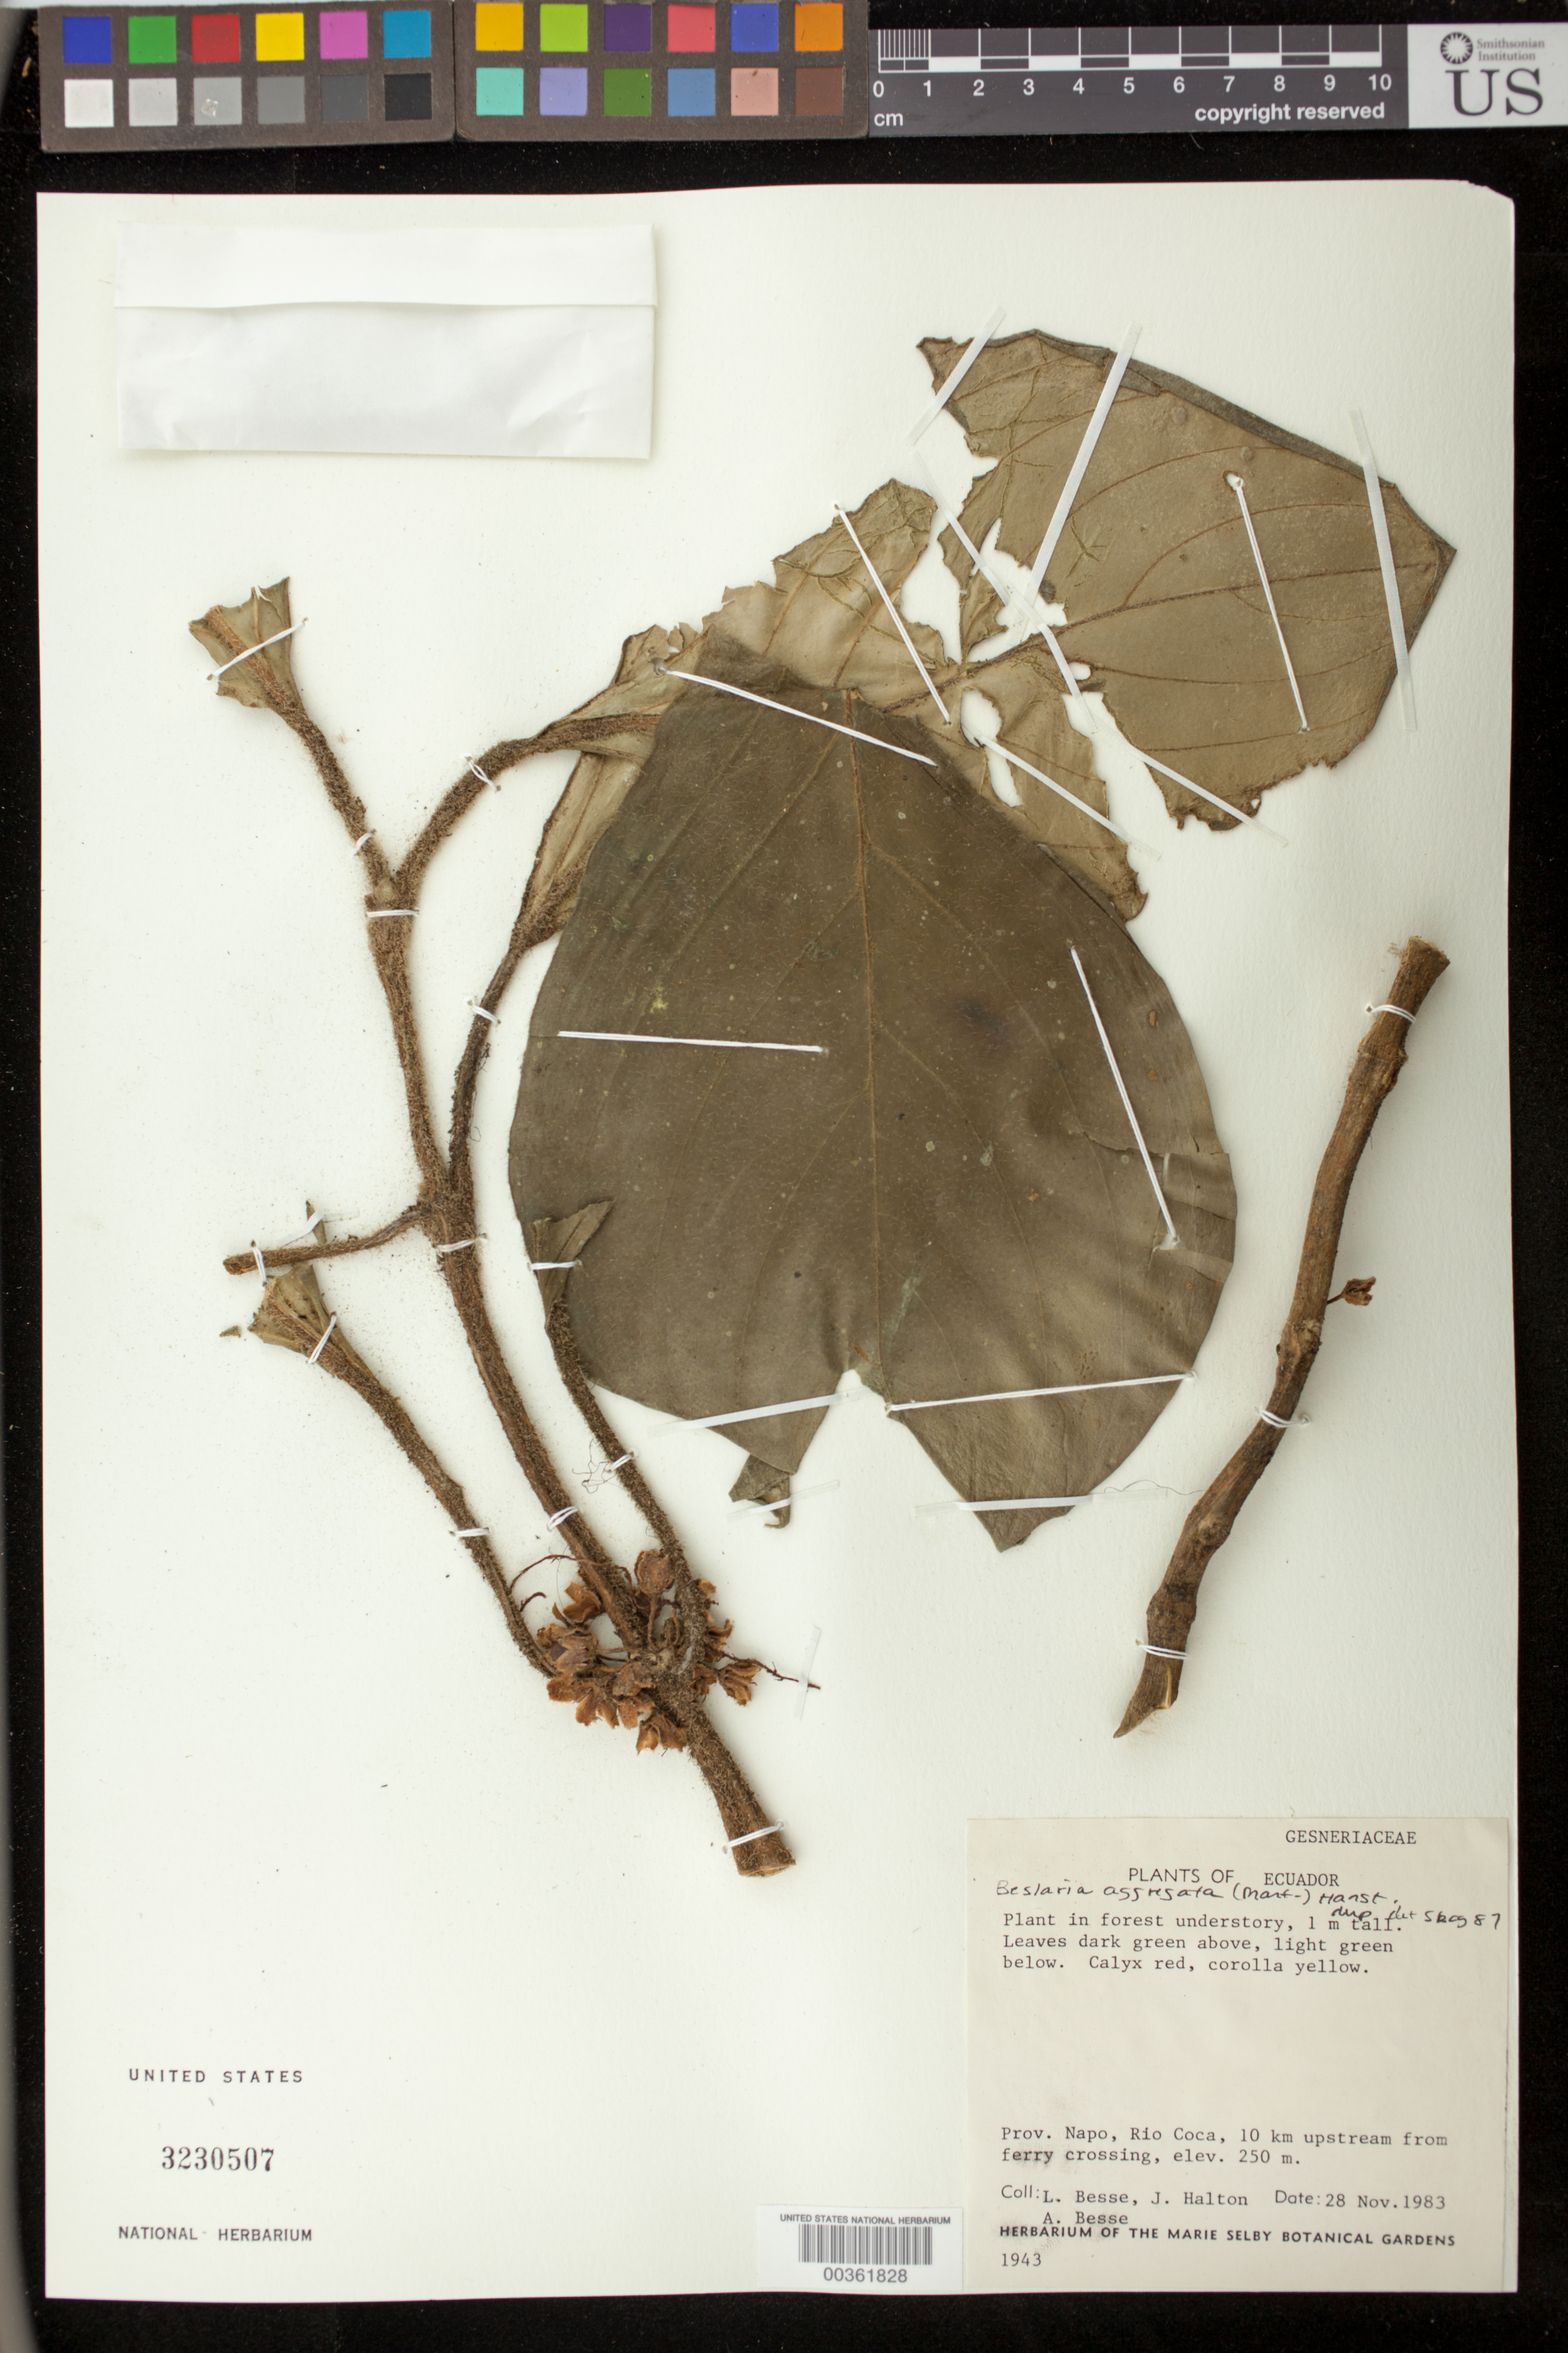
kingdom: Plantae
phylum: Tracheophyta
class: Magnoliopsida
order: Lamiales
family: Gesneriaceae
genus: Besleria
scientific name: Besleria aggregata var. aggregata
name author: (Mart.) Hanst.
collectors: L. Besse, J. Halton & A. Besse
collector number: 1943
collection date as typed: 28 Nov 1983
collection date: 1983-11-28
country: Ecuador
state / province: Napo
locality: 10 km upstream from ferry crossing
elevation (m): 250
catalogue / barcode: US 3230507